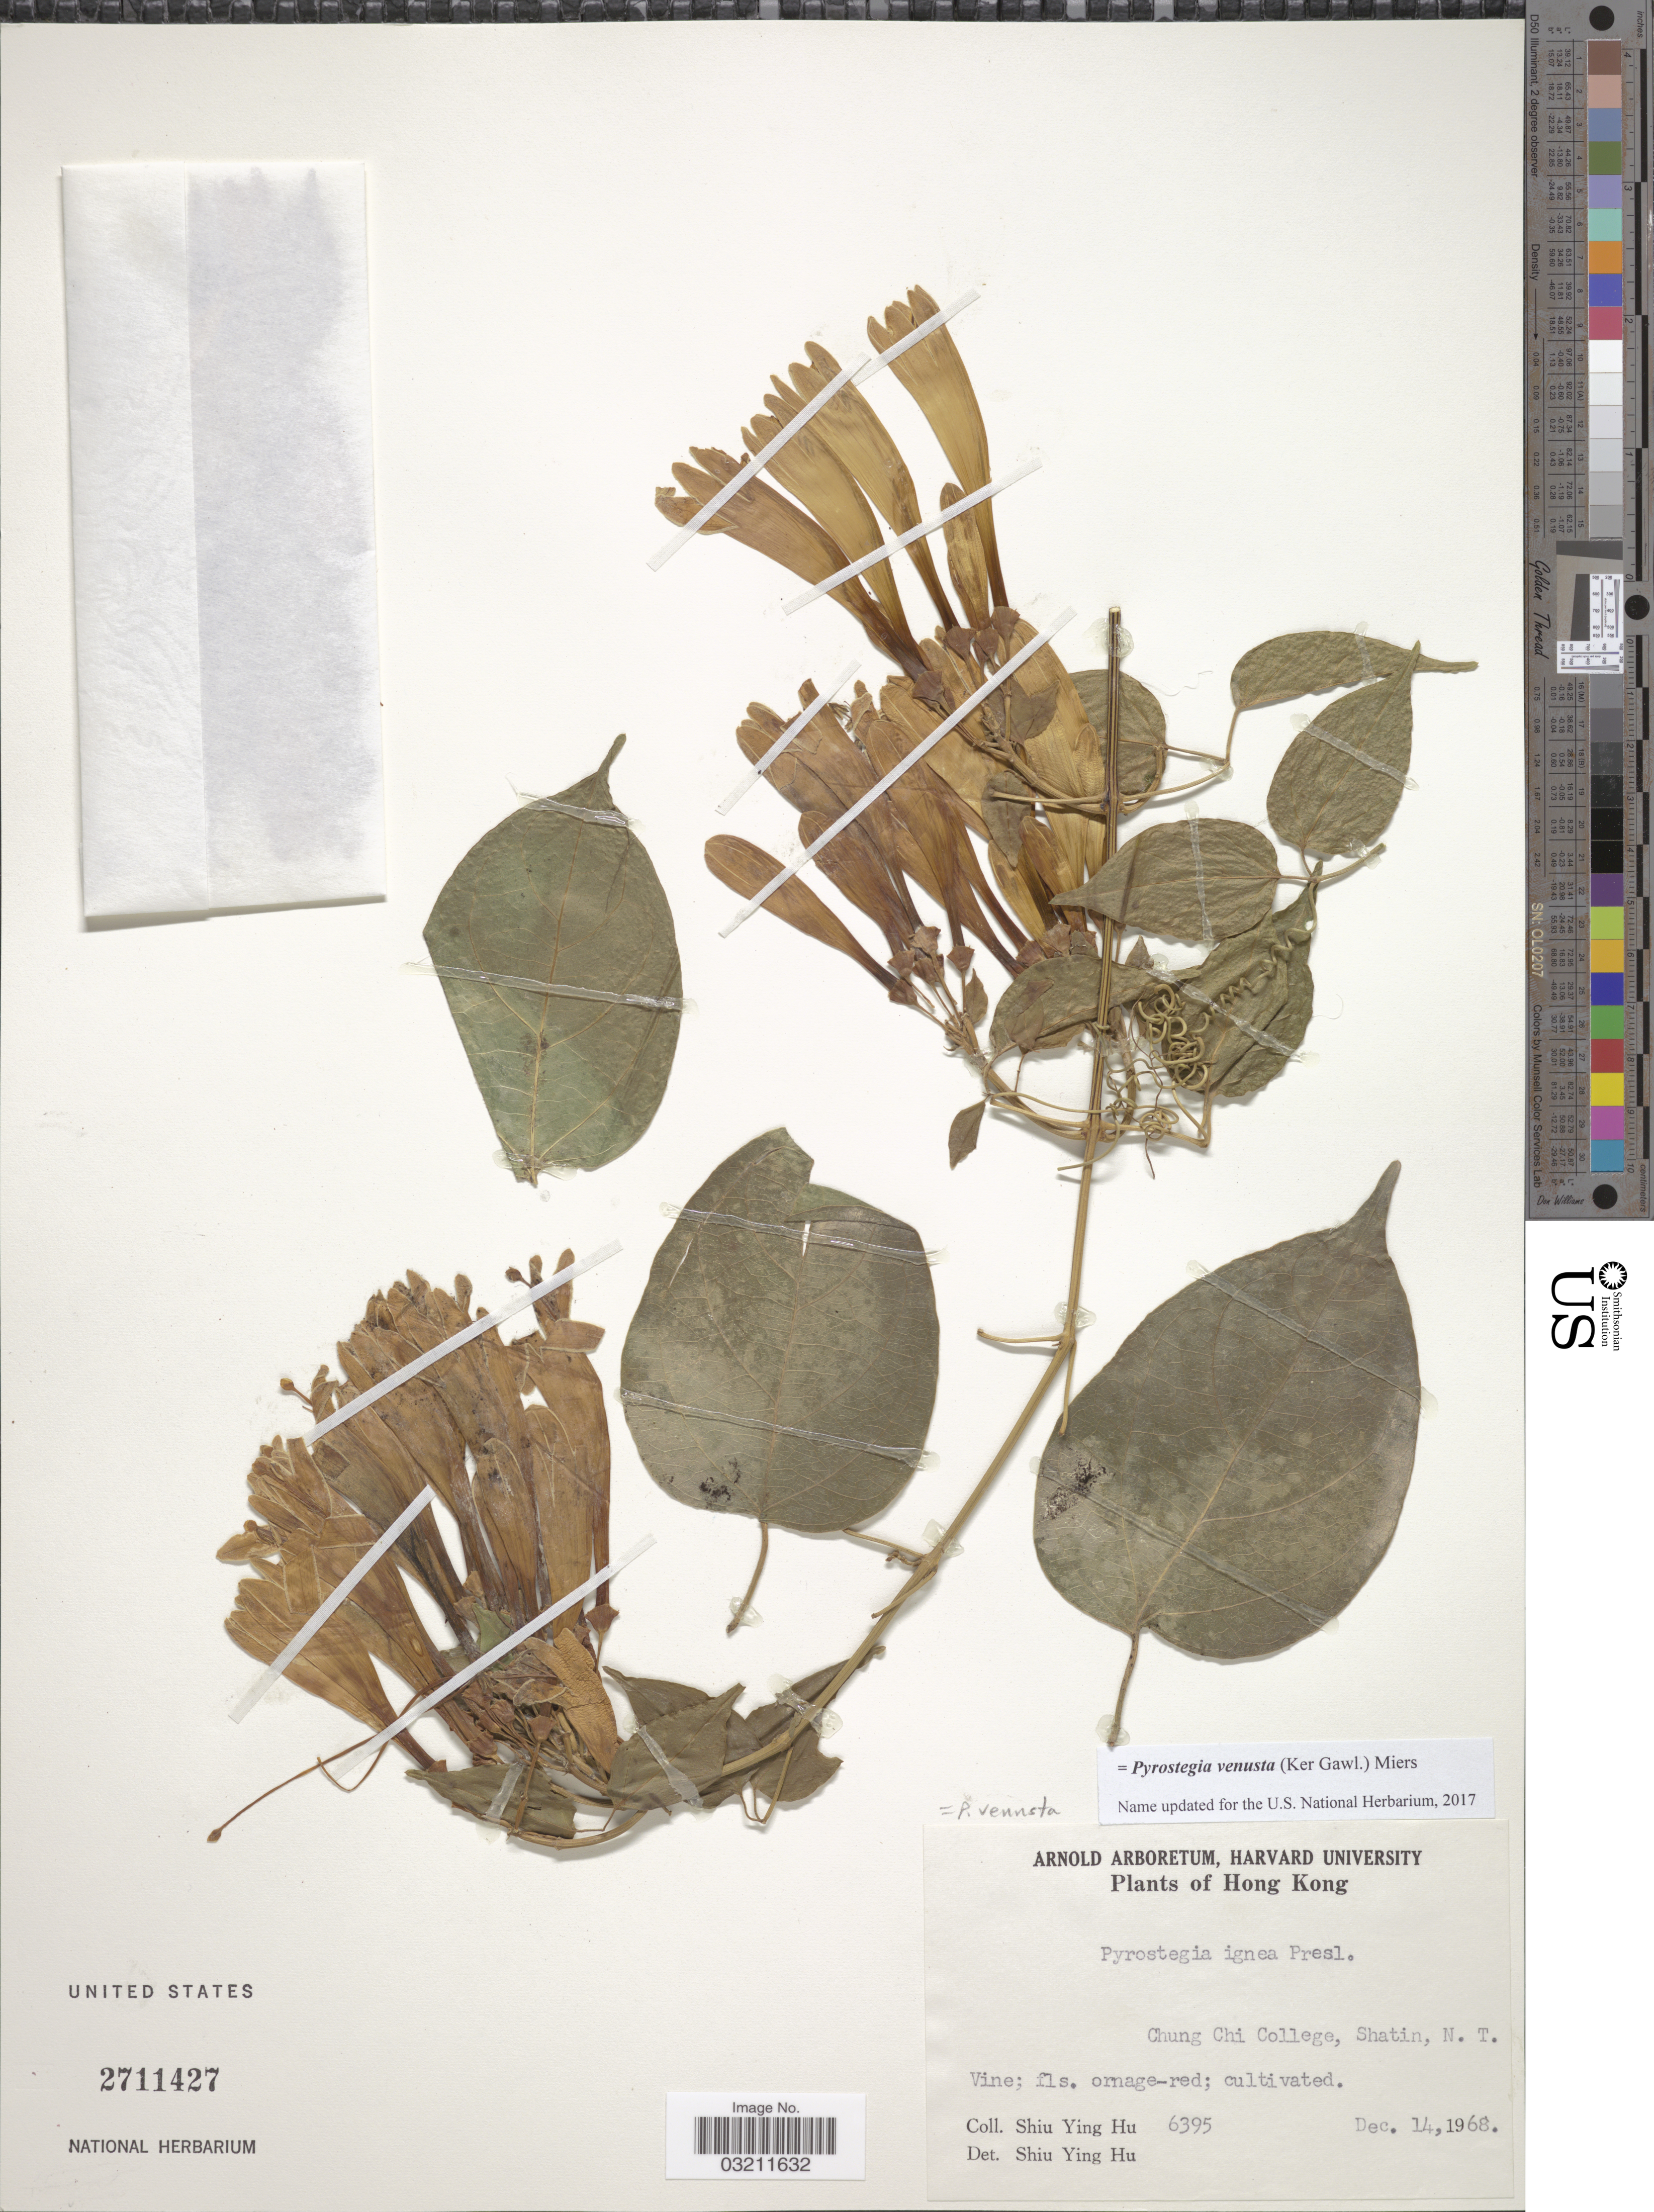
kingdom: Plantae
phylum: Tracheophyta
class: Magnoliopsida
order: Lamiales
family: Bignoniaceae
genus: Pyrostegia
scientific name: Pyrostegia venusta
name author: (Ker Gawl.) Miers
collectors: S. Y. Hu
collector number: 6395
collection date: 1968-12-14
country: China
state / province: Hong Kong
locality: Chung Chi College, Shatin, N. T.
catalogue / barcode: US 2711427